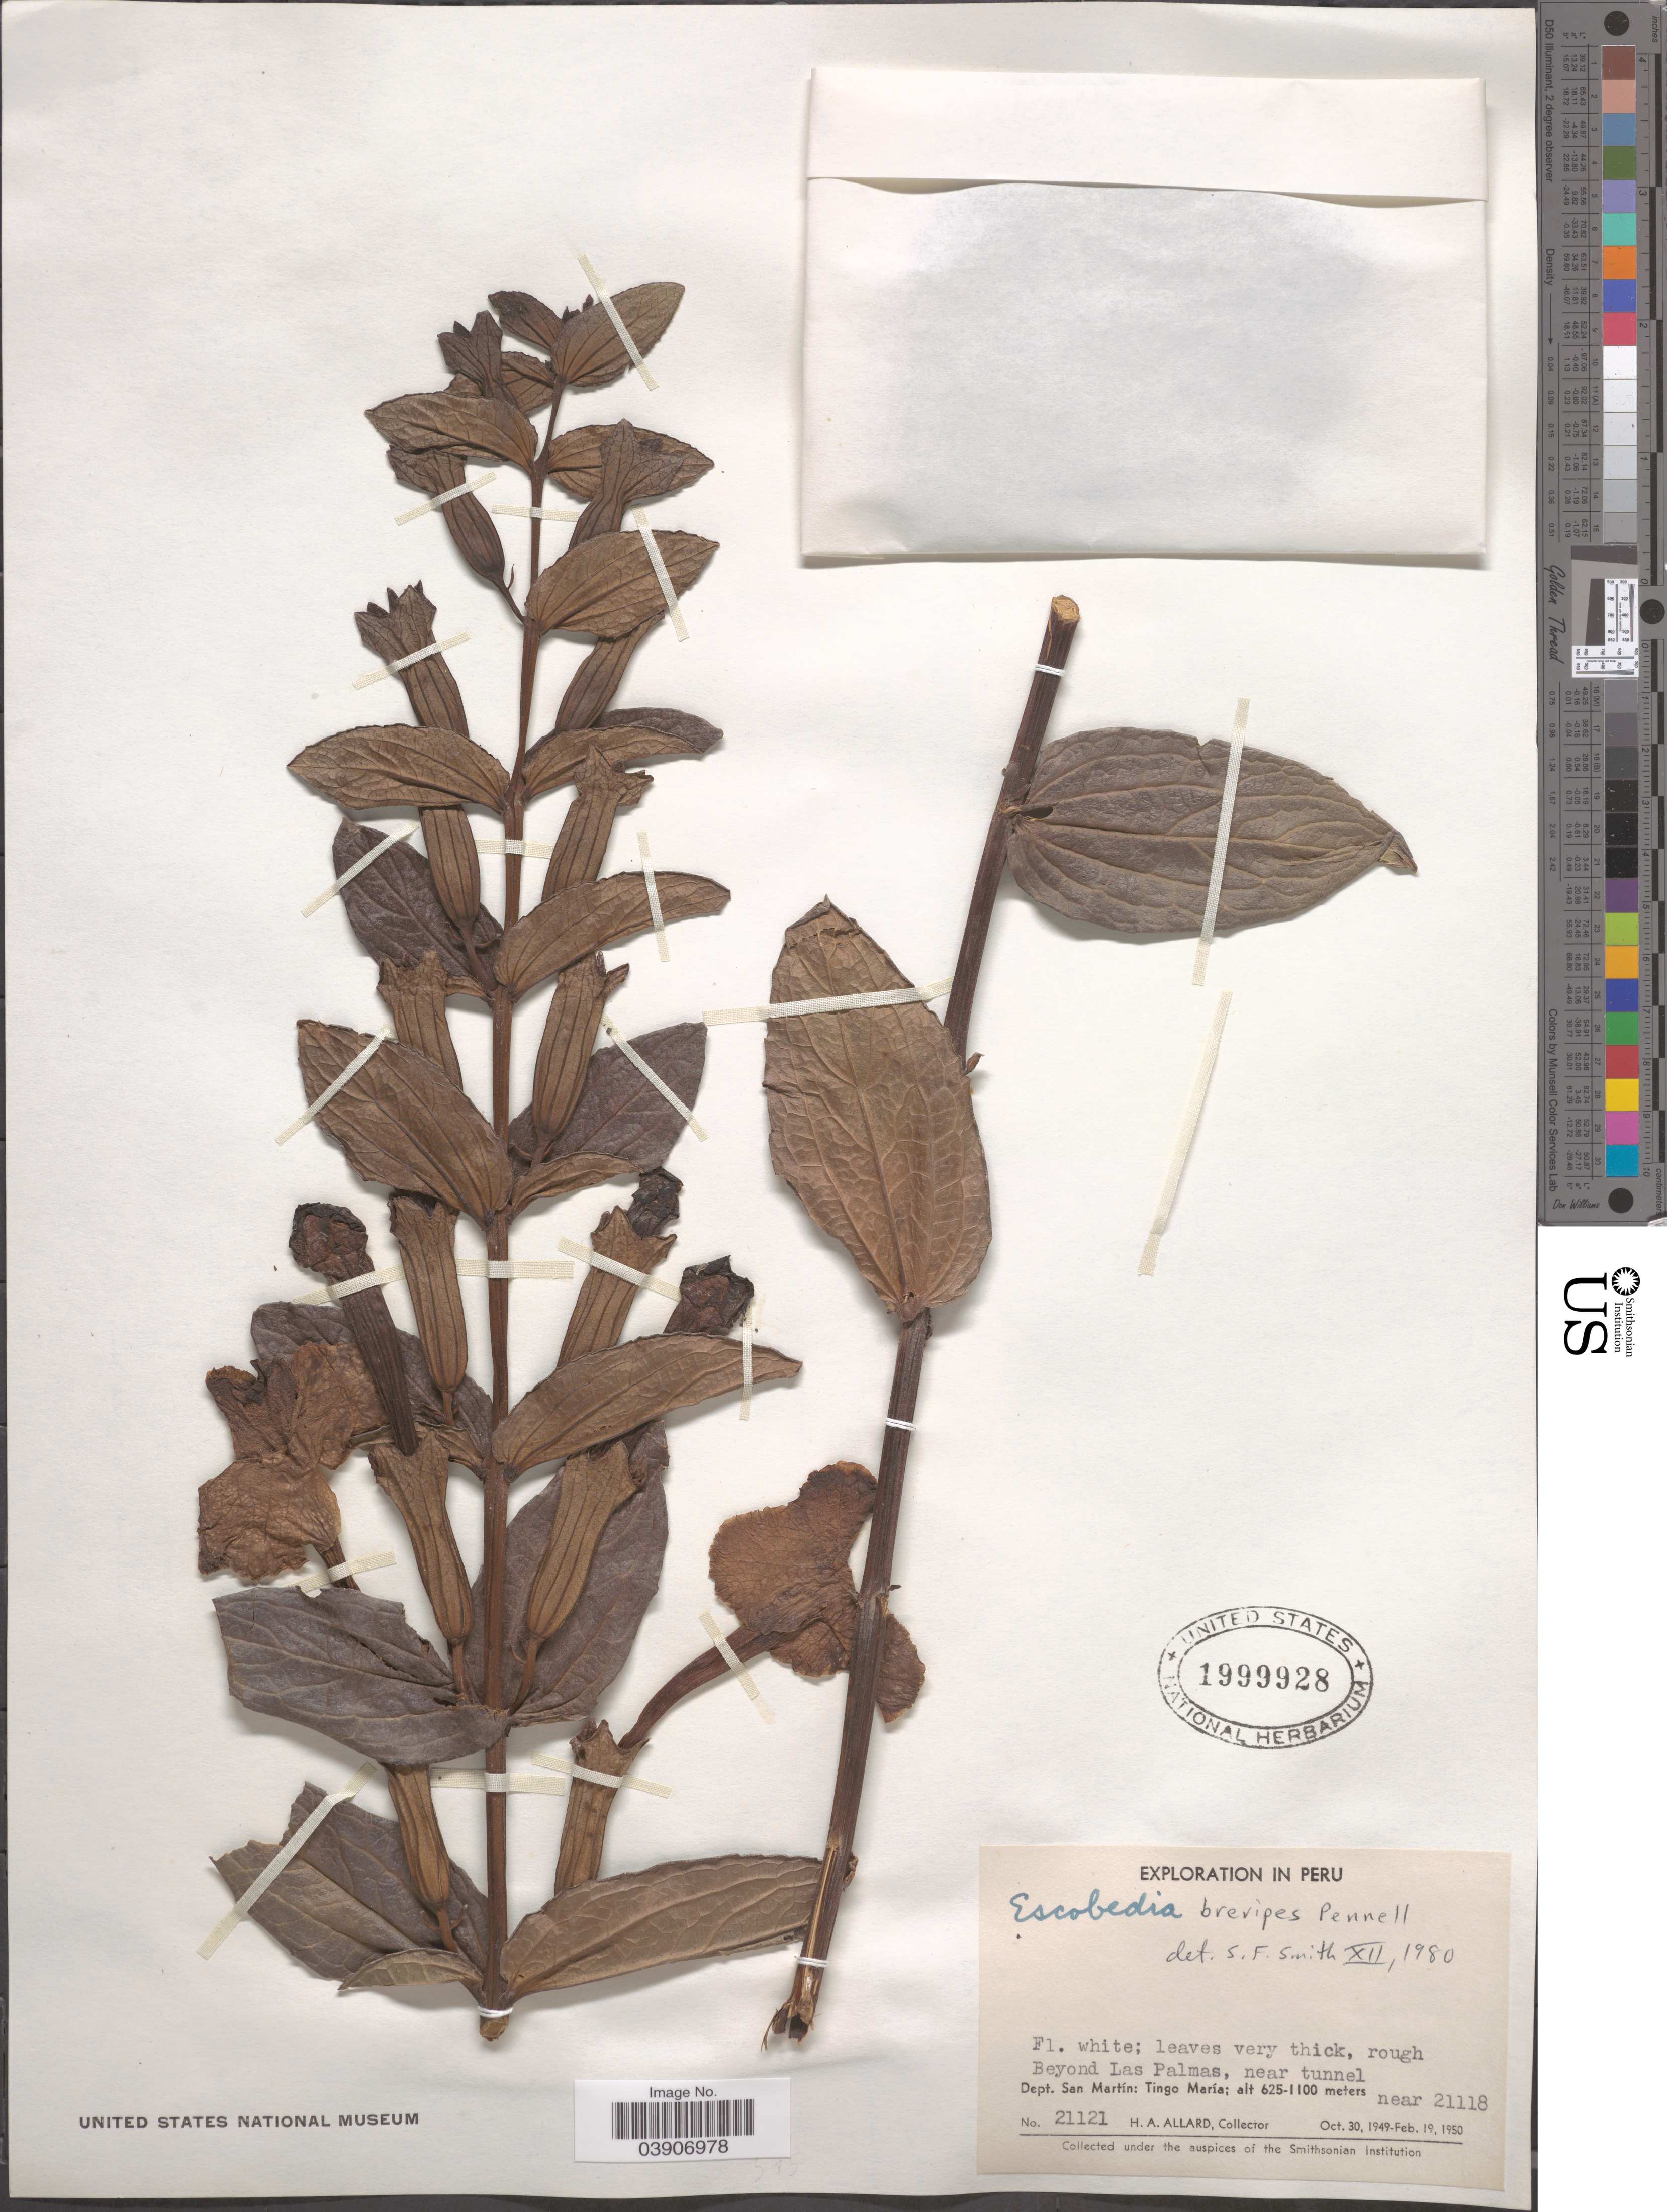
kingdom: Plantae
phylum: Tracheophyta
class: Magnoliopsida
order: Lamiales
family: Orobanchaceae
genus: Escobedia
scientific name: Escobedia brevipes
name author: Pennell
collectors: H. A. Allard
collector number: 21121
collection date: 1949-10-30/1950-02-19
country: Peru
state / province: San Martín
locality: Beyond Las Palmas, near tunnel Dept. San Martín: Tingo María. Near 21118.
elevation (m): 625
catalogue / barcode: US 1999928